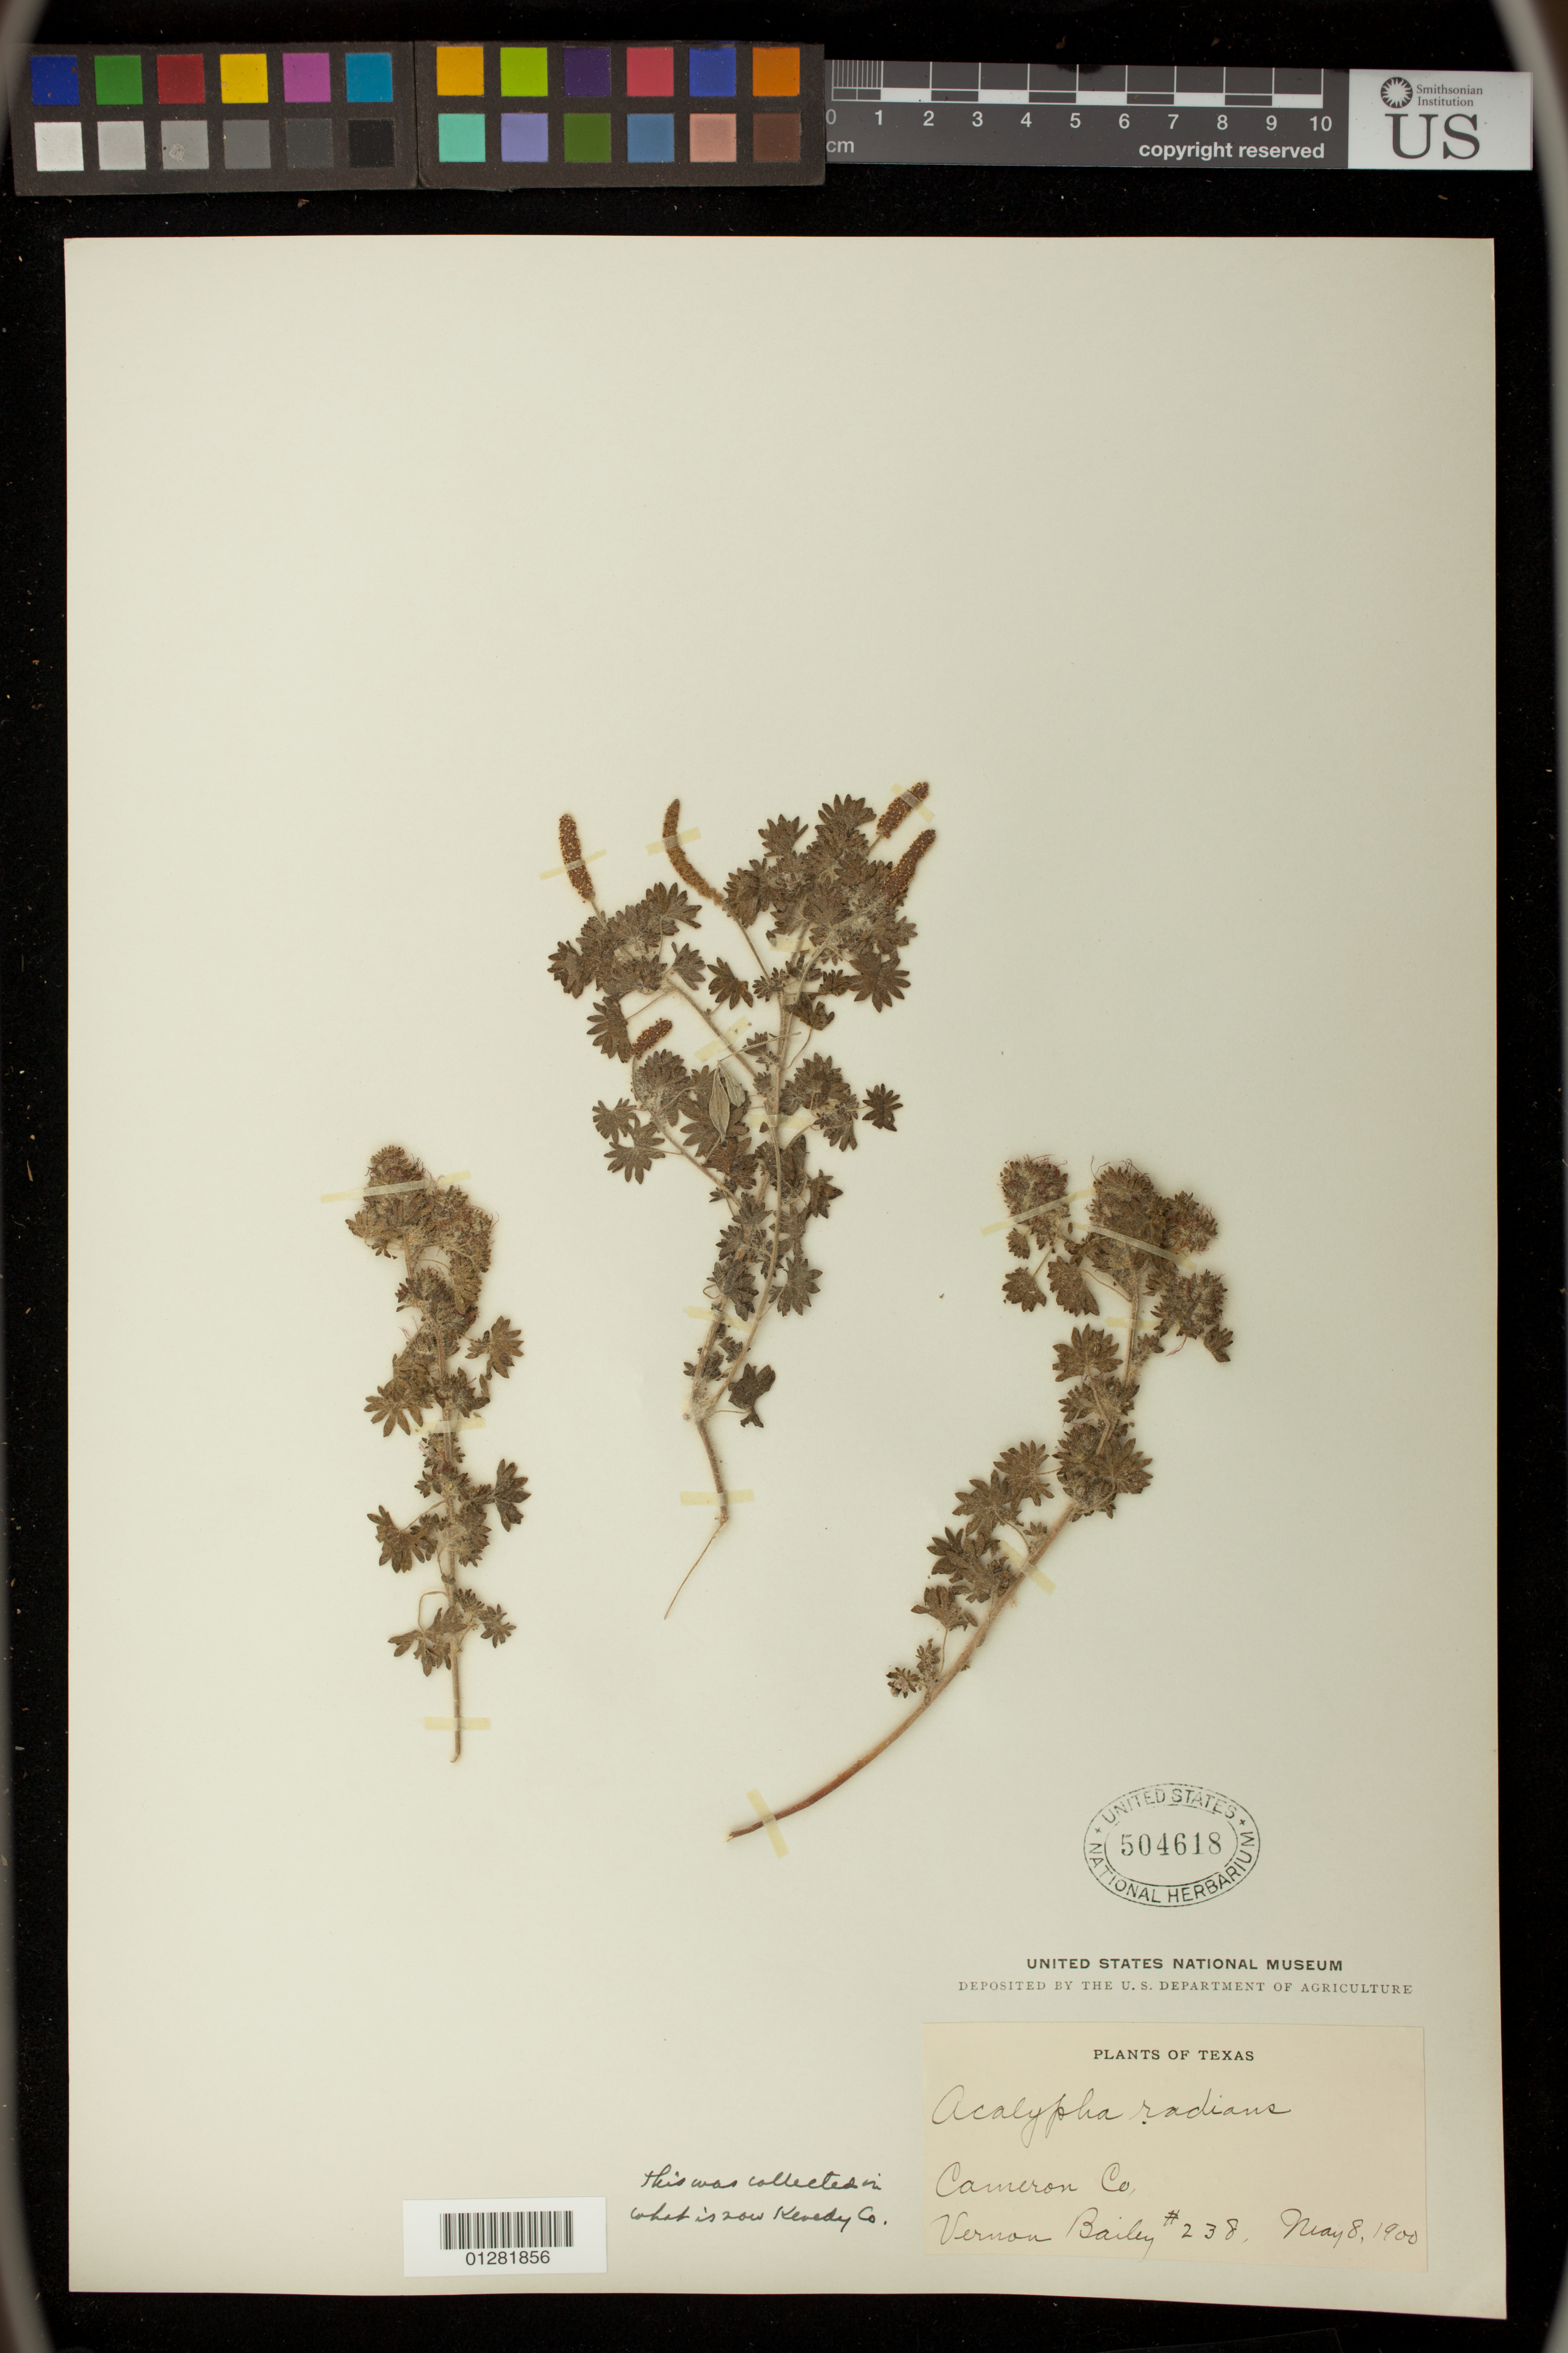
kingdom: Plantae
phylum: Tracheophyta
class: Magnoliopsida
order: Malpighiales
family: Euphorbiaceae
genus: Acalypha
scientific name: Acalypha radians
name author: Torr.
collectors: V. O. Bailey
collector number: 238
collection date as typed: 08 May 1900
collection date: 1900-05-08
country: United States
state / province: Texas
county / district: Cameron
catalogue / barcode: US 504618